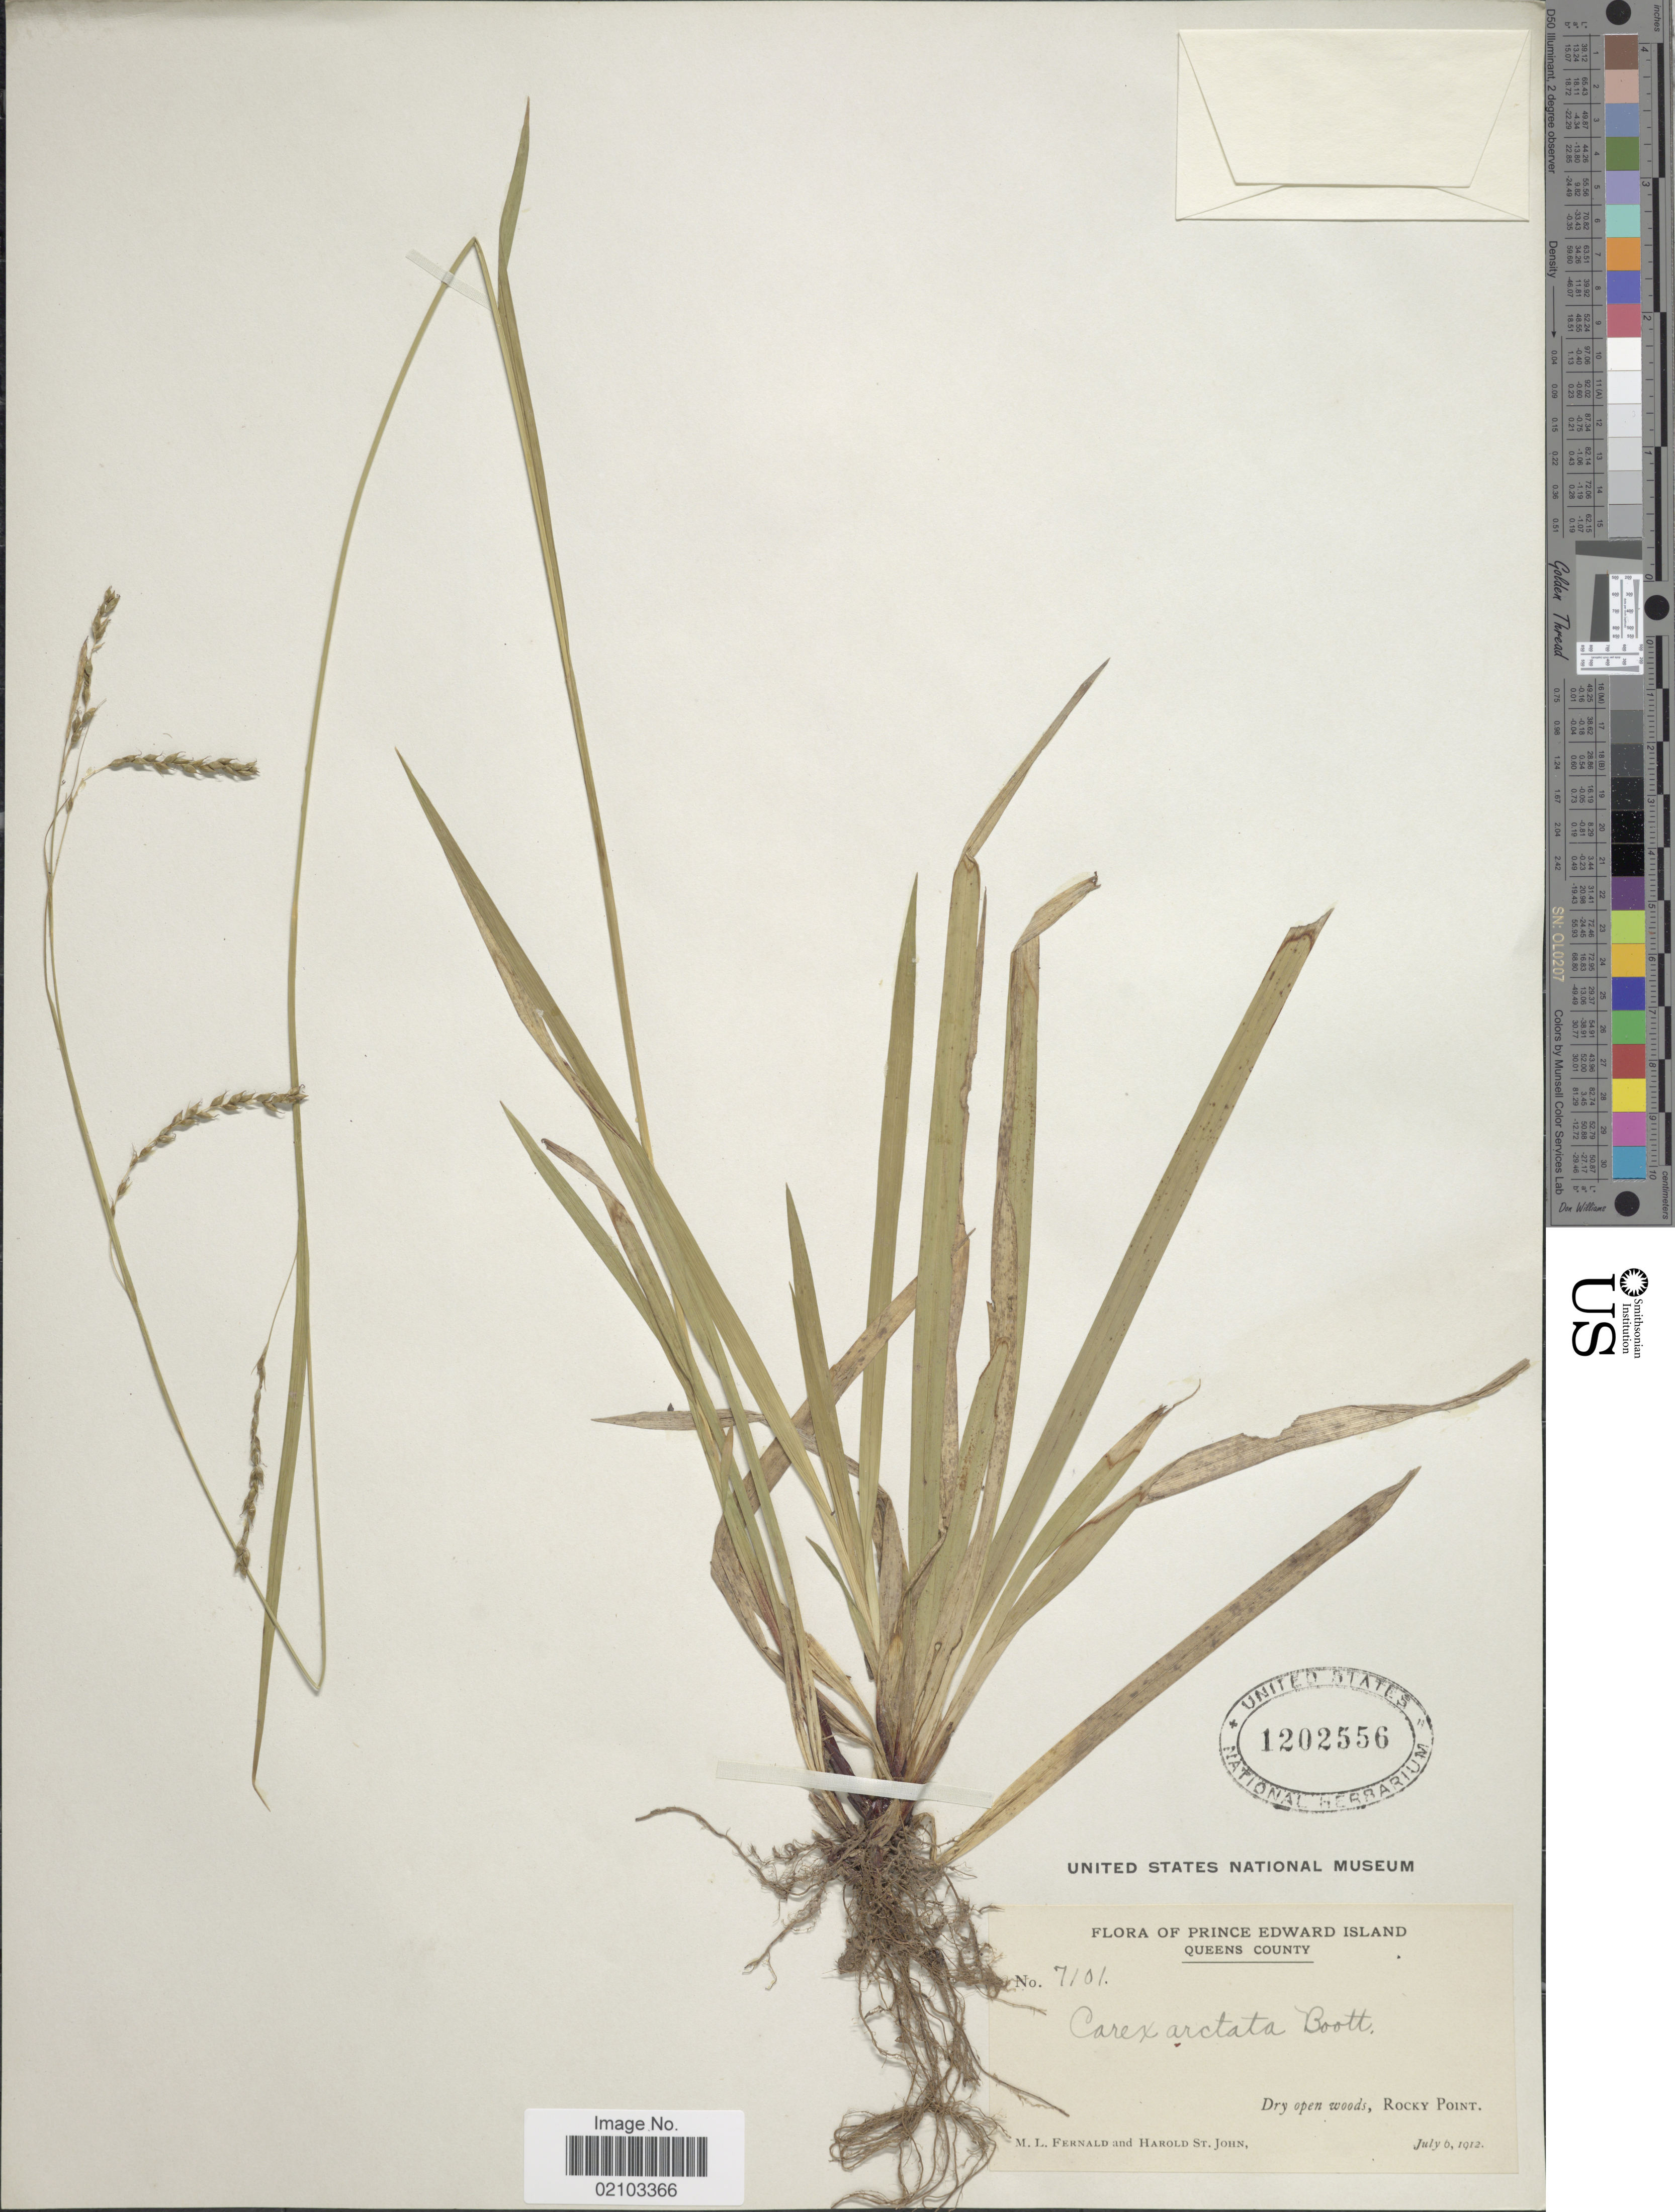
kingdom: Plantae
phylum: Tracheophyta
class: Liliopsida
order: Poales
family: Cyperaceae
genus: Carex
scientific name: Carex arctata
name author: Boott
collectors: M. L. Fernald & H. St. John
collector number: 7101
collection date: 1912-07-06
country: Canada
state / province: Prince Edward Island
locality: Queens County. Dry open woods, Rocky Point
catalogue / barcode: US 1202556